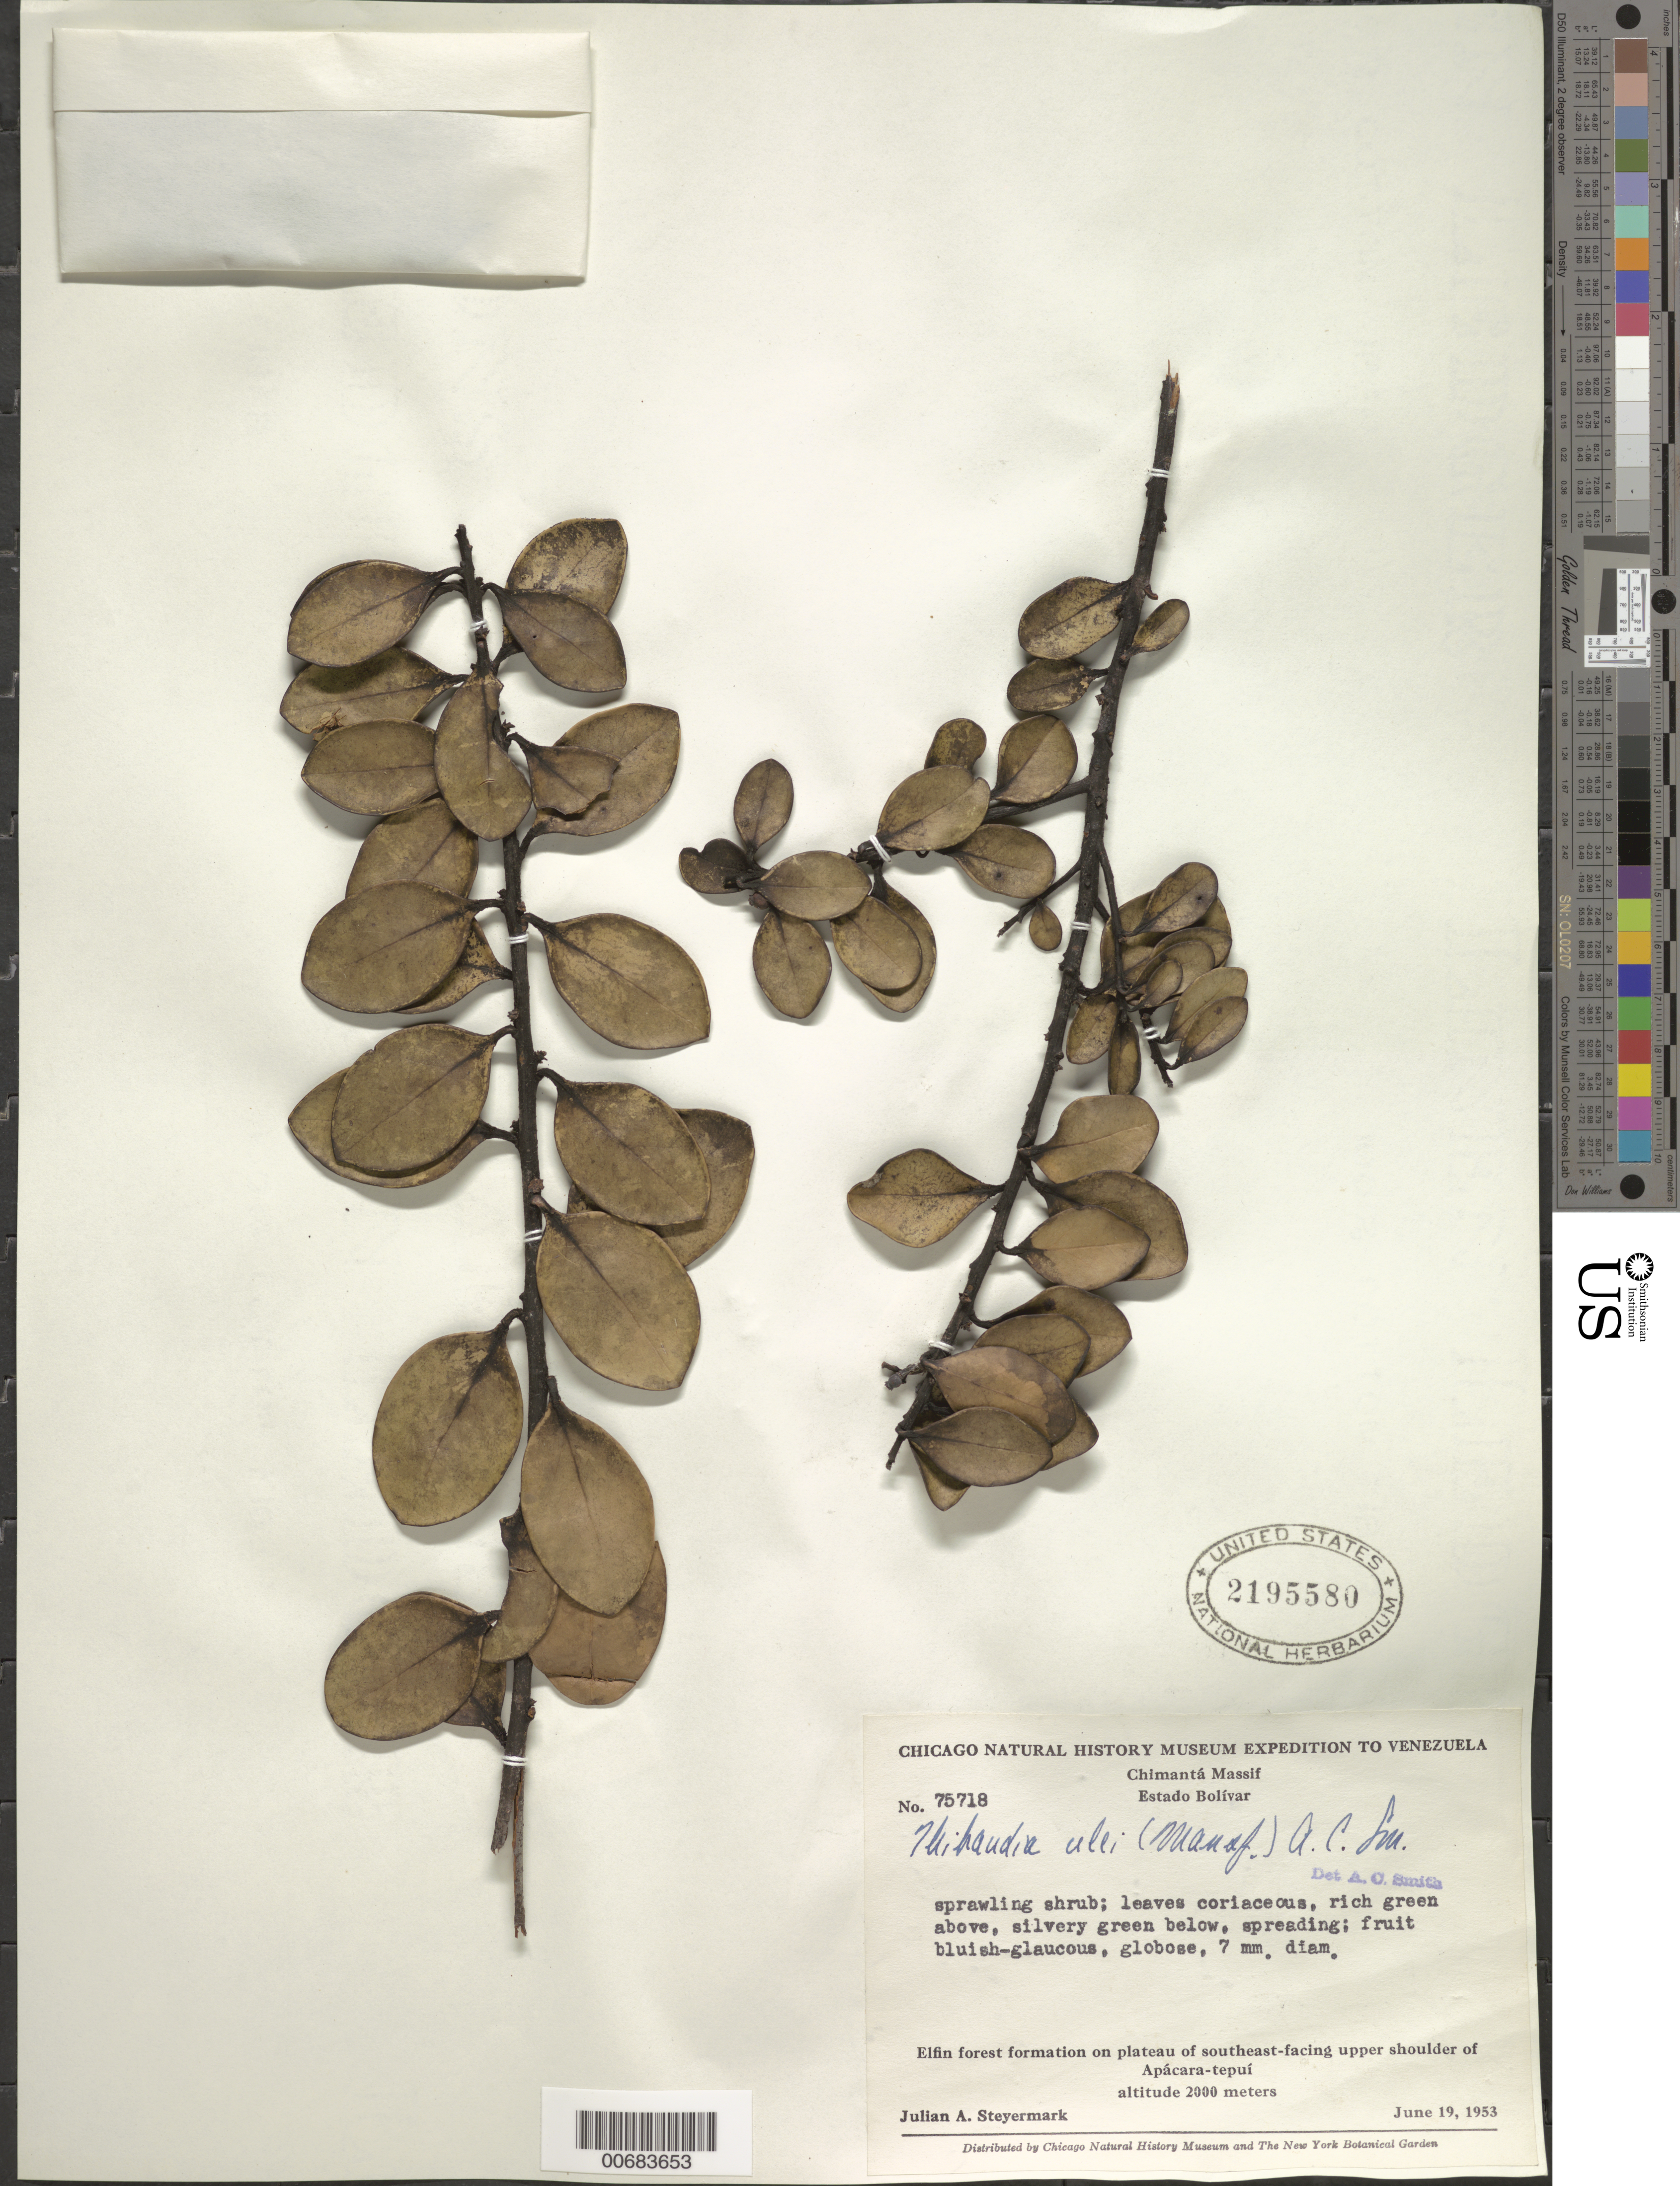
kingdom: Plantae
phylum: Tracheophyta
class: Magnoliopsida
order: Ericales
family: Ericaceae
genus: Thibaudia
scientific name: Thibaudia ulei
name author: A.C. Sm.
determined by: Smith, A. C.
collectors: J. Steyermark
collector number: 75718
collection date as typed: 19-Jun-53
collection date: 1953-06-19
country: Venezuela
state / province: Bolívar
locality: Chimantá Massif, Apácara-tepuí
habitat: Elfin forest formation on plateau, SE facing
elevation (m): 2000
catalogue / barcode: US 2195580